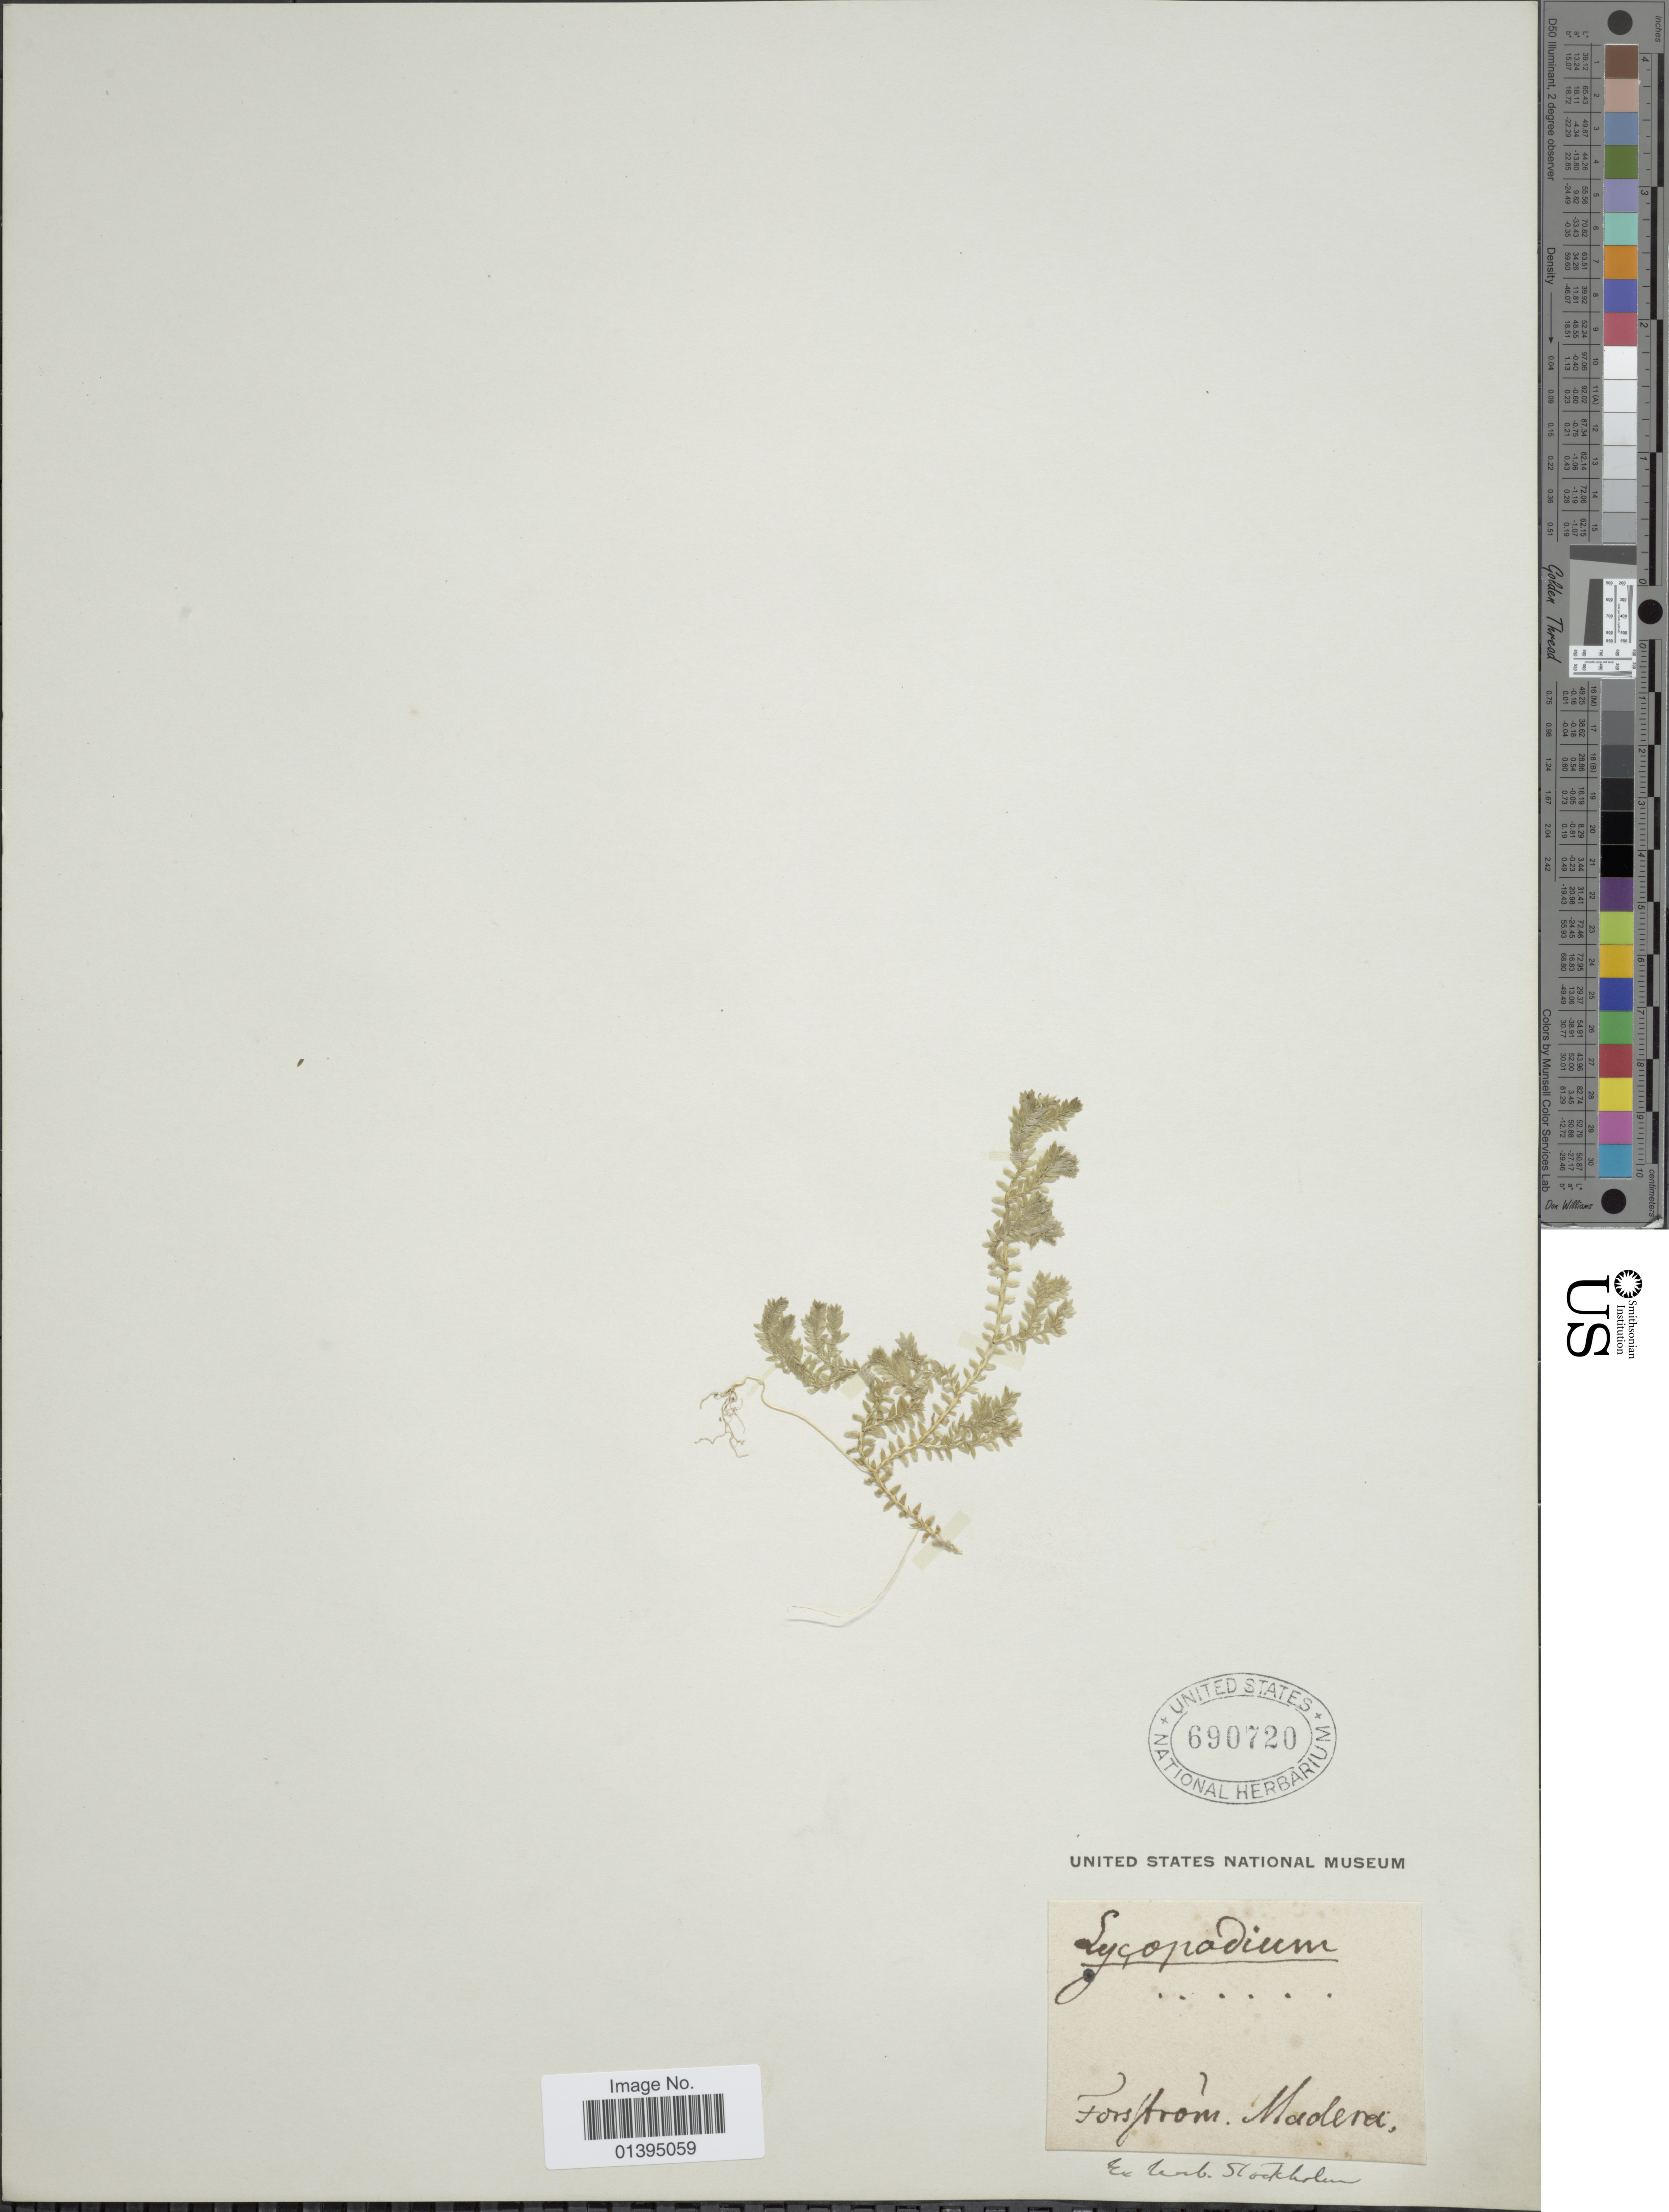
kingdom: Plantae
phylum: Tracheophyta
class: Lycopodiopsida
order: Selaginellales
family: Selaginellaceae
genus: Selaginella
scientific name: Selaginella sp.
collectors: ex herb. Stockholm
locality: Madena [interpreted]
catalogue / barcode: US 690720